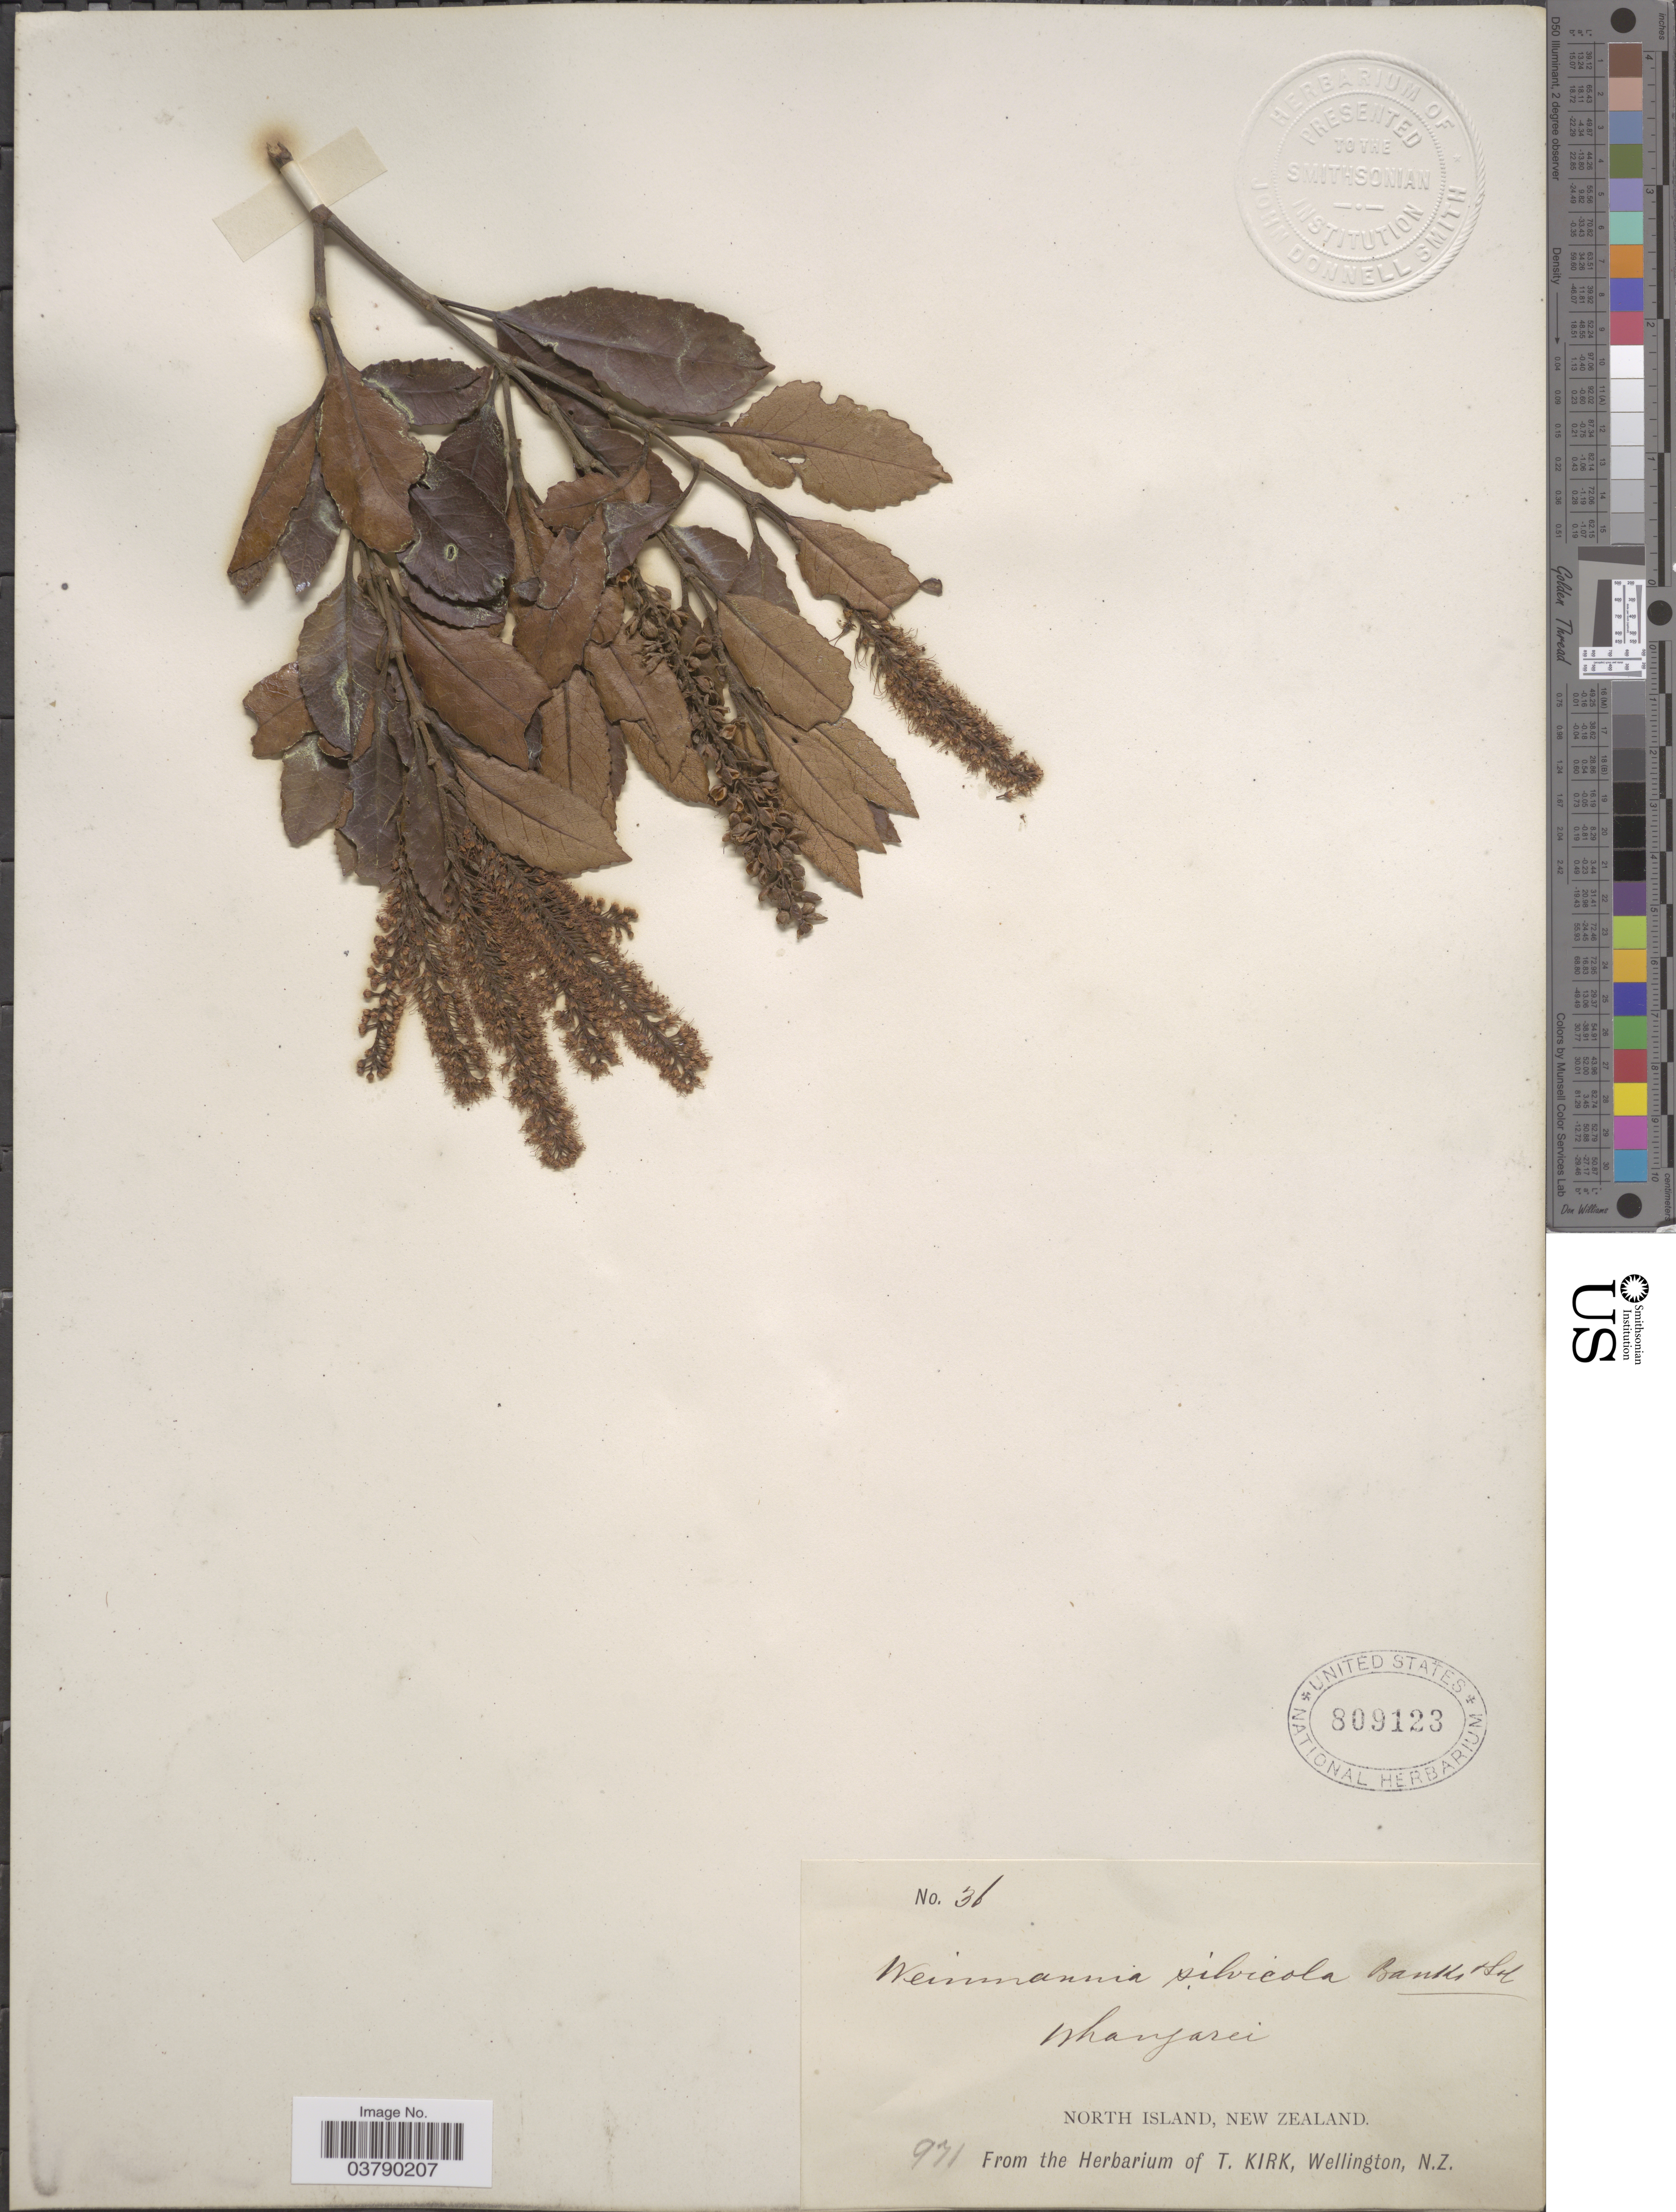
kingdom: Plantae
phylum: Tracheophyta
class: Magnoliopsida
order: Oxalidales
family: Cunoniaceae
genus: Pterophylla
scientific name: Pterophylla sylvicola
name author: (Sol. ex A. Cunn.) Pillon & H.C. Hopkins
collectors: ex herb. T. Kirk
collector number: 36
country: New Zealand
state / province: Wellington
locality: North Island.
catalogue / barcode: US 809123